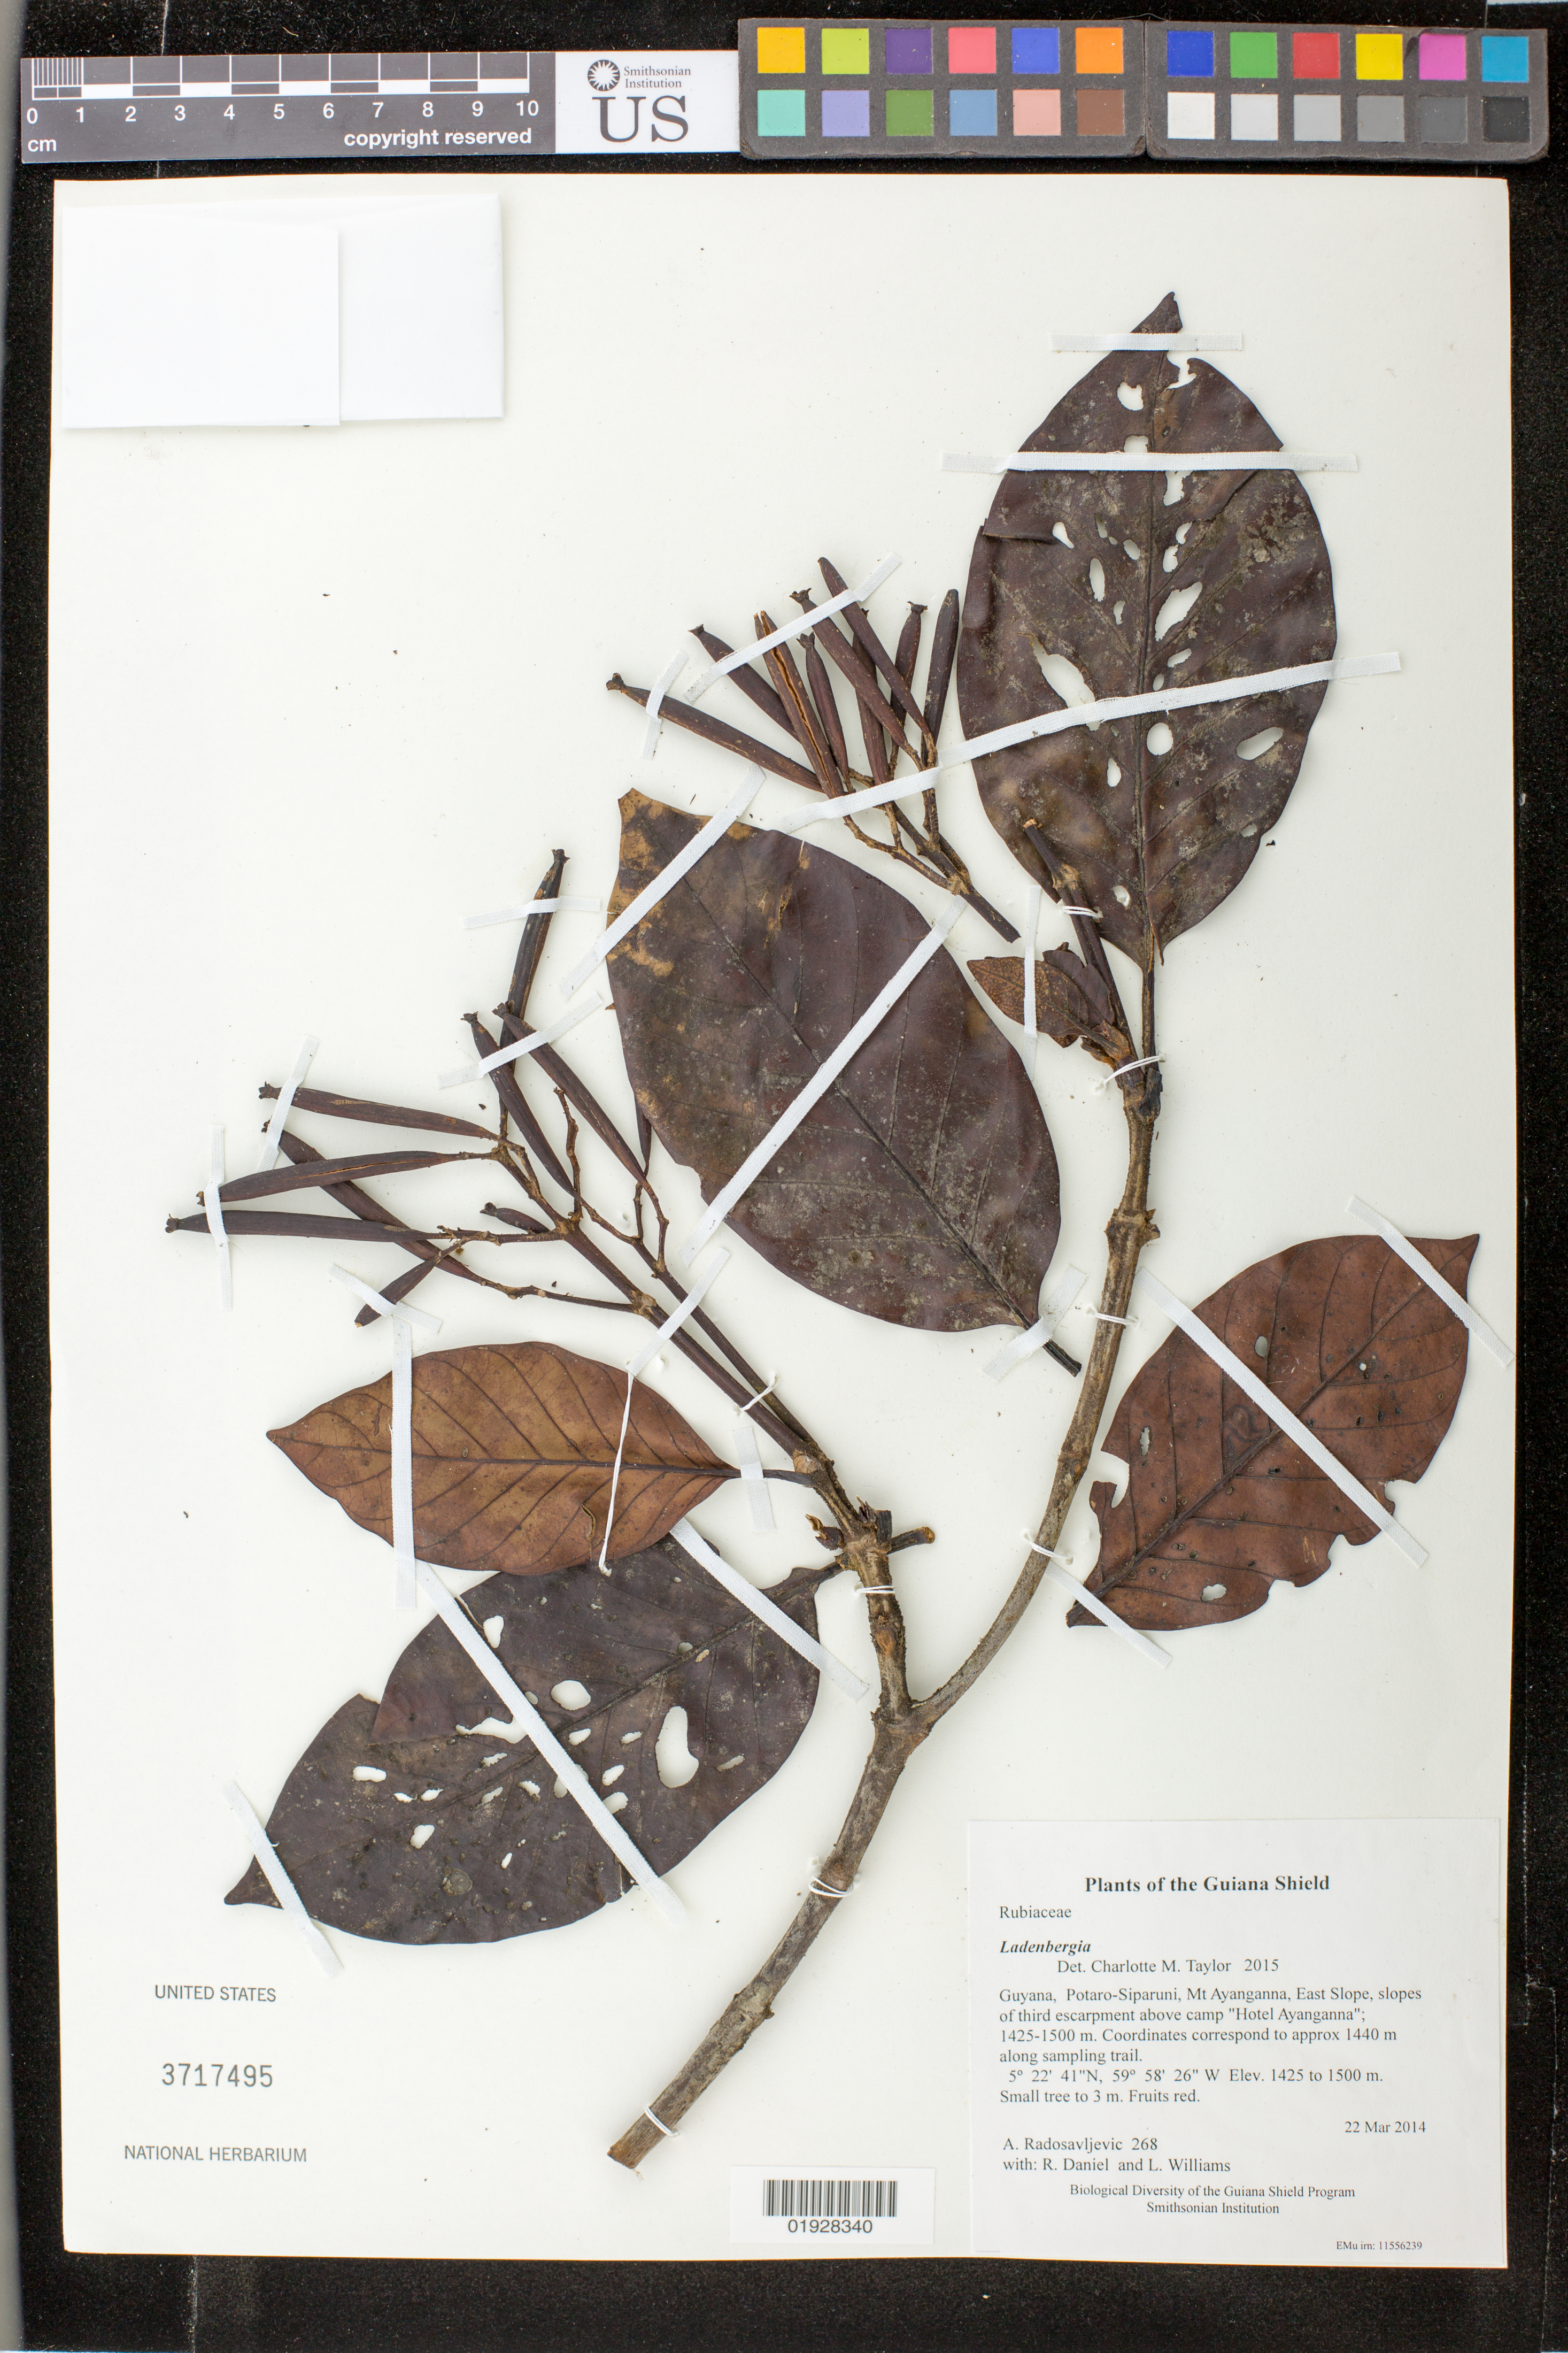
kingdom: Plantae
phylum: Tracheophyta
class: Magnoliopsida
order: Gentianales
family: Rubiaceae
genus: Ladenbergia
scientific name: Ladenbergia sp.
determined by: Taylor, Charlotte M.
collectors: A. Radosavljevic, R. Daniel & L. Williams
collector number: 268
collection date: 2014-03-22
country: Guyana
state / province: Potaro-Siparuni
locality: Mt Ayanganna, East Slope, slopes of third escarpment above camp "Hotel Ayanganna"; 1425-1500 m. Coordinates correspond to approx 1440 m along sampling trail.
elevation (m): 1425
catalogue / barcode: US 3717495